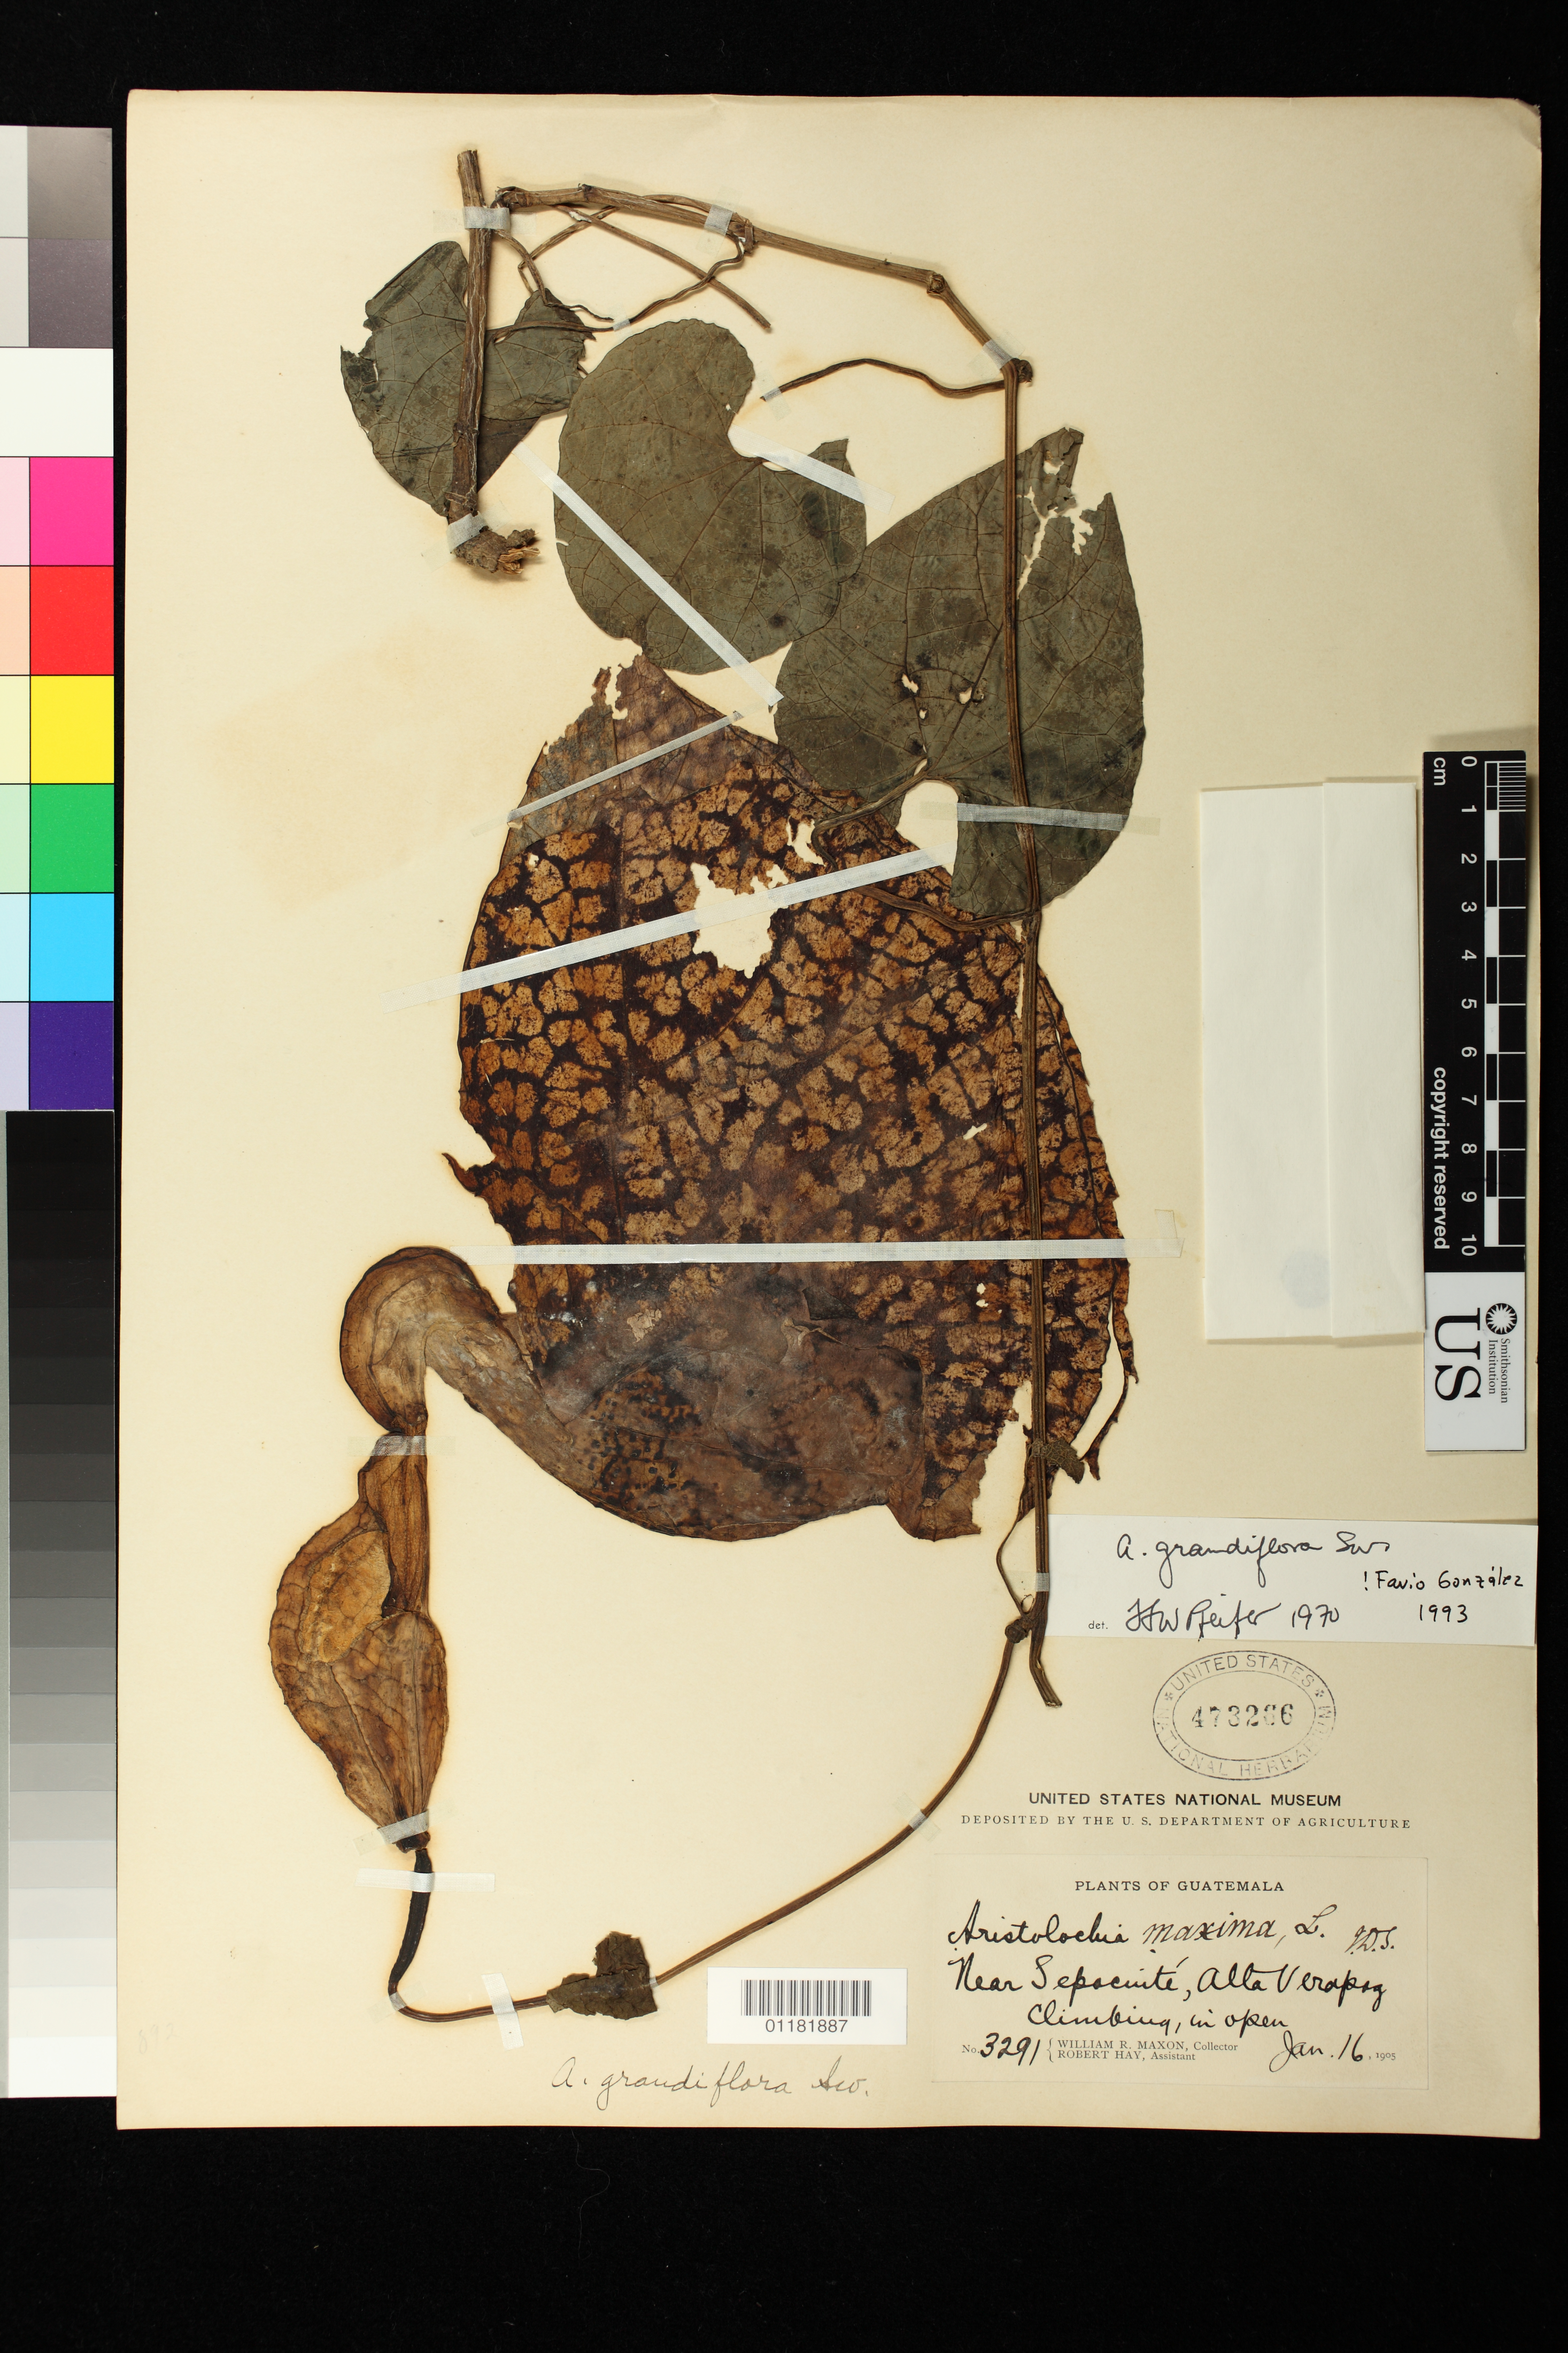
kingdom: Plantae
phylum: Tracheophyta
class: Magnoliopsida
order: Piperales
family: Aristolochiaceae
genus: Aristolochia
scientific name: Aristolochia grandiflora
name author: Sw.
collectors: W. R. Maxon & R. H. Hay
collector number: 3291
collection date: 1905-01-16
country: Guatemala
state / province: Alta Verapaz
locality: Near Sepacuite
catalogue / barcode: US 473266